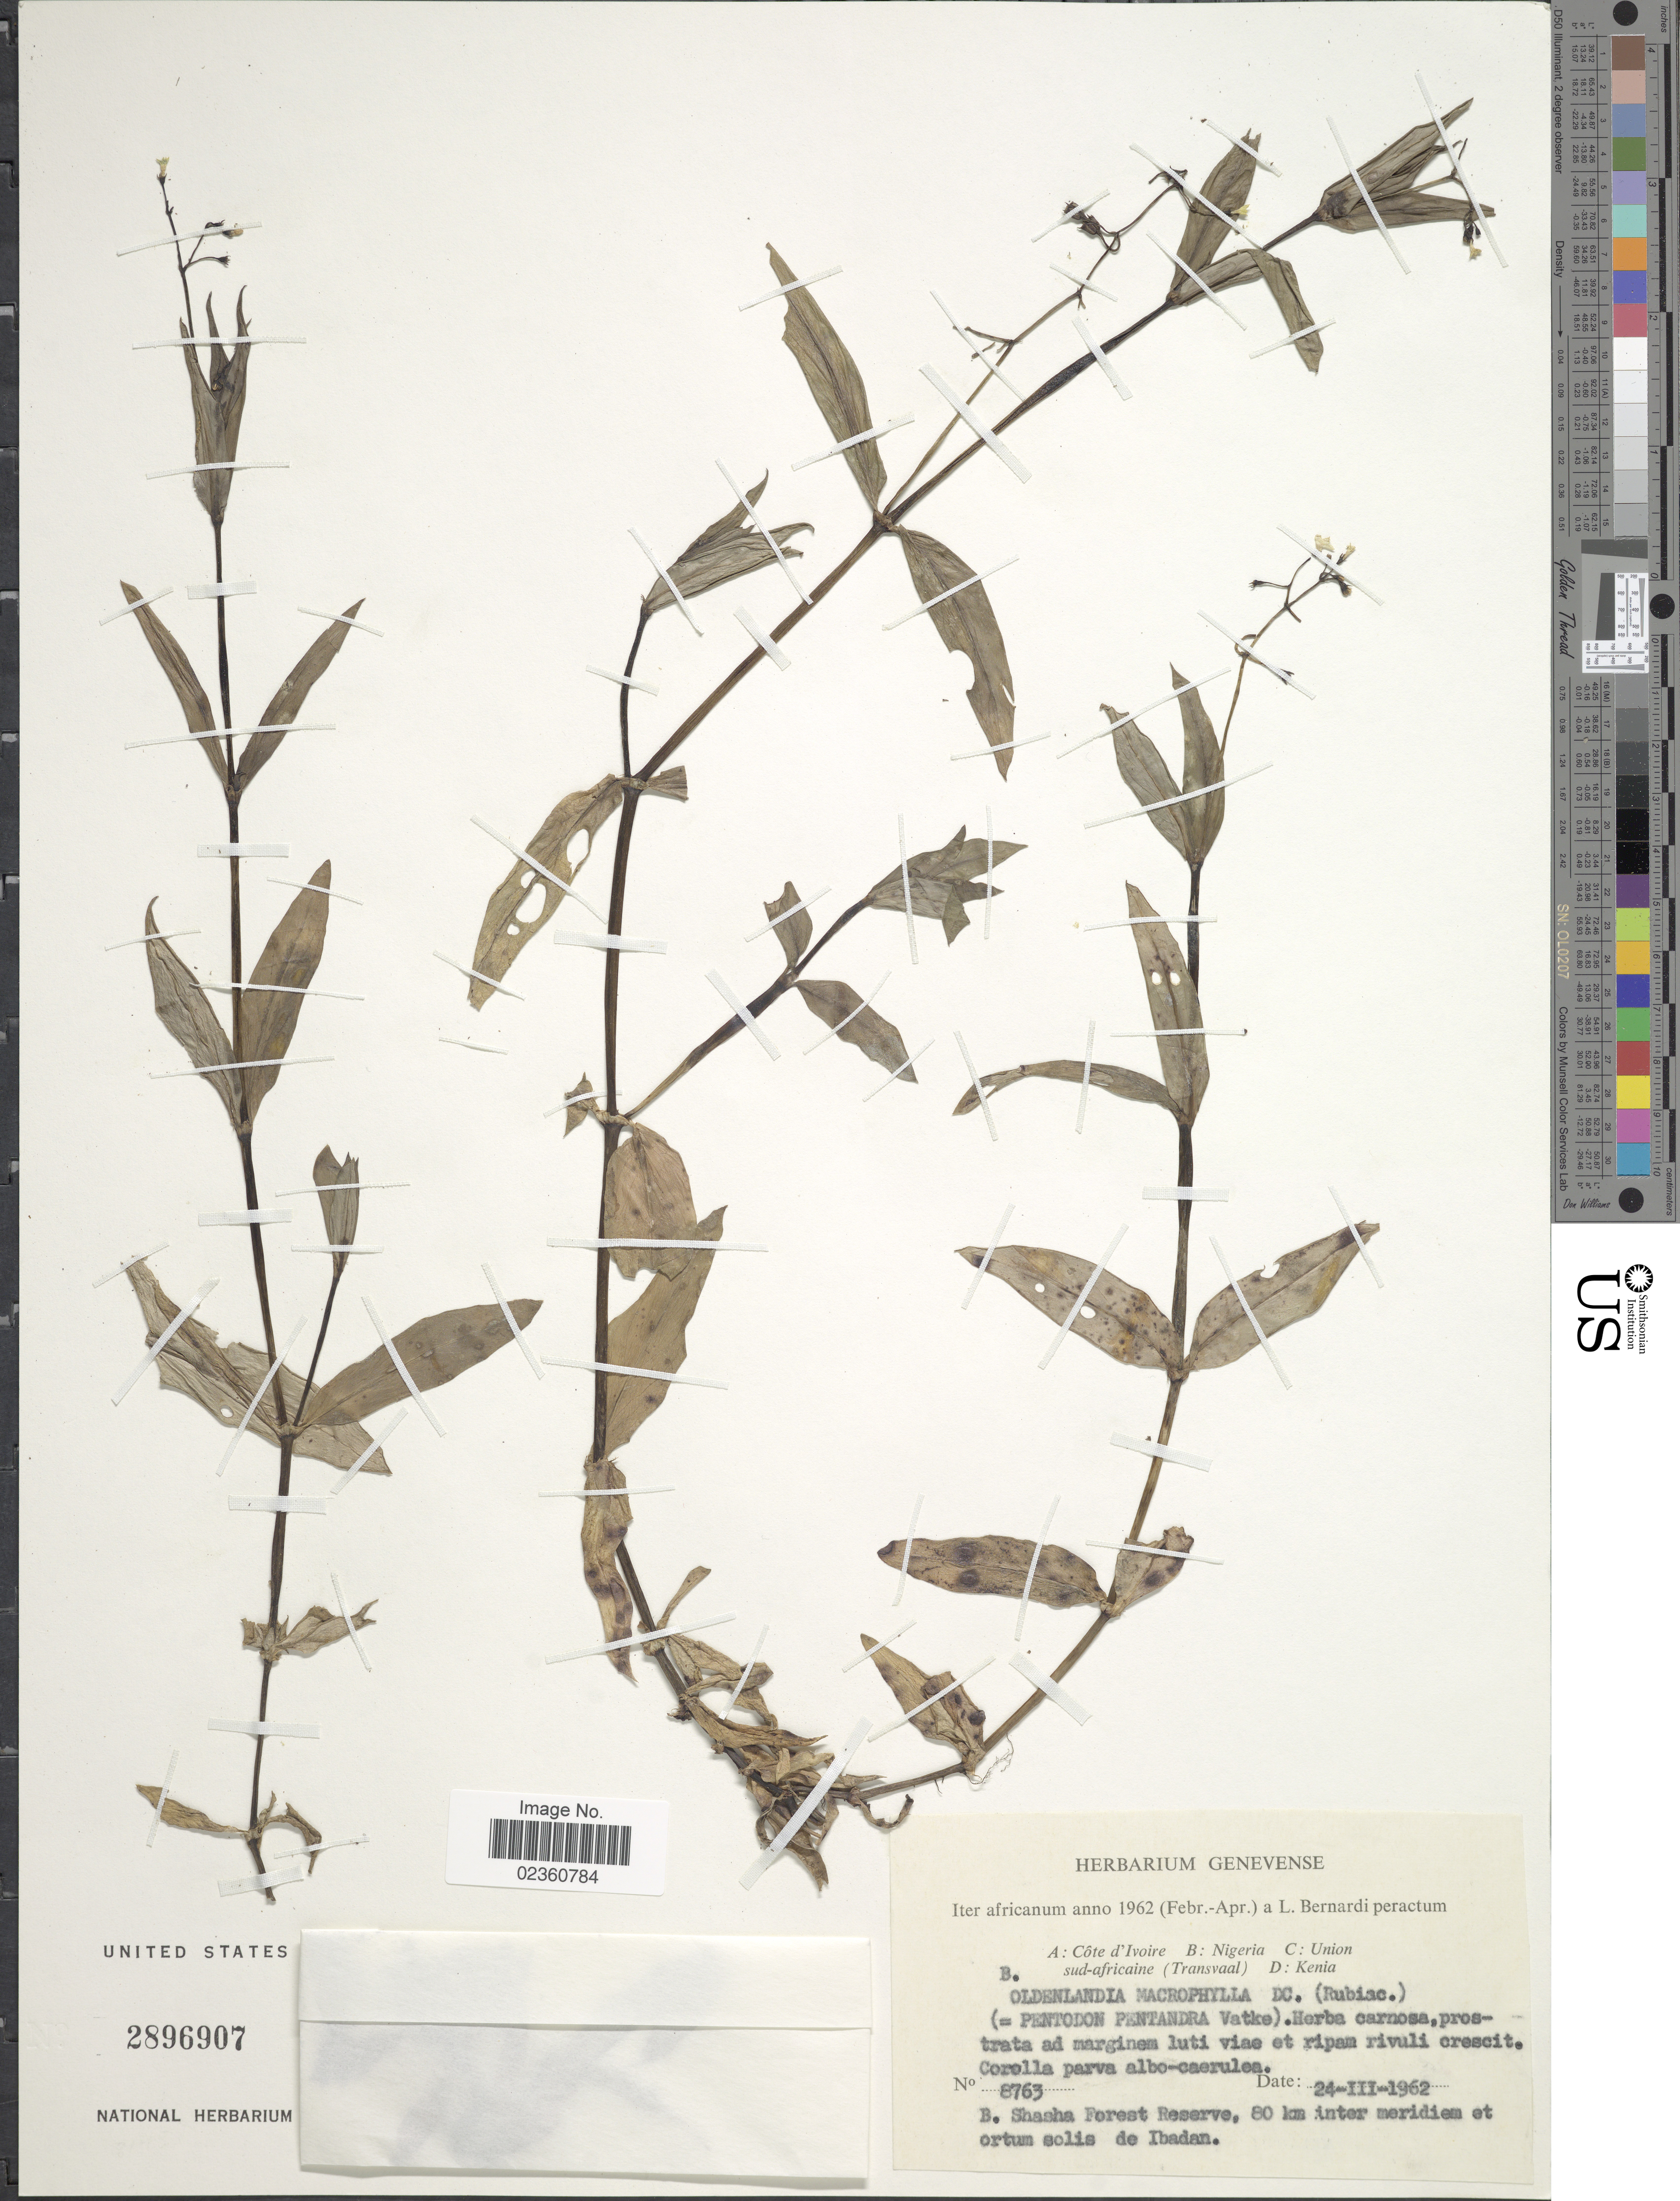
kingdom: Plantae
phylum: Tracheophyta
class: Magnoliopsida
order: Gentianales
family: Rubiaceae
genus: Pentodon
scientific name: Pentodon pentandrus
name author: (Schumach. & Thonn.) Vatke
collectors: L. Bernardi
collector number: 8763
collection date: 1962-03-24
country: Nigeria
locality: Shasha Forest Reserve, 80 km inter meridiem et ortum solis de Ibadan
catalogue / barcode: US 2896907